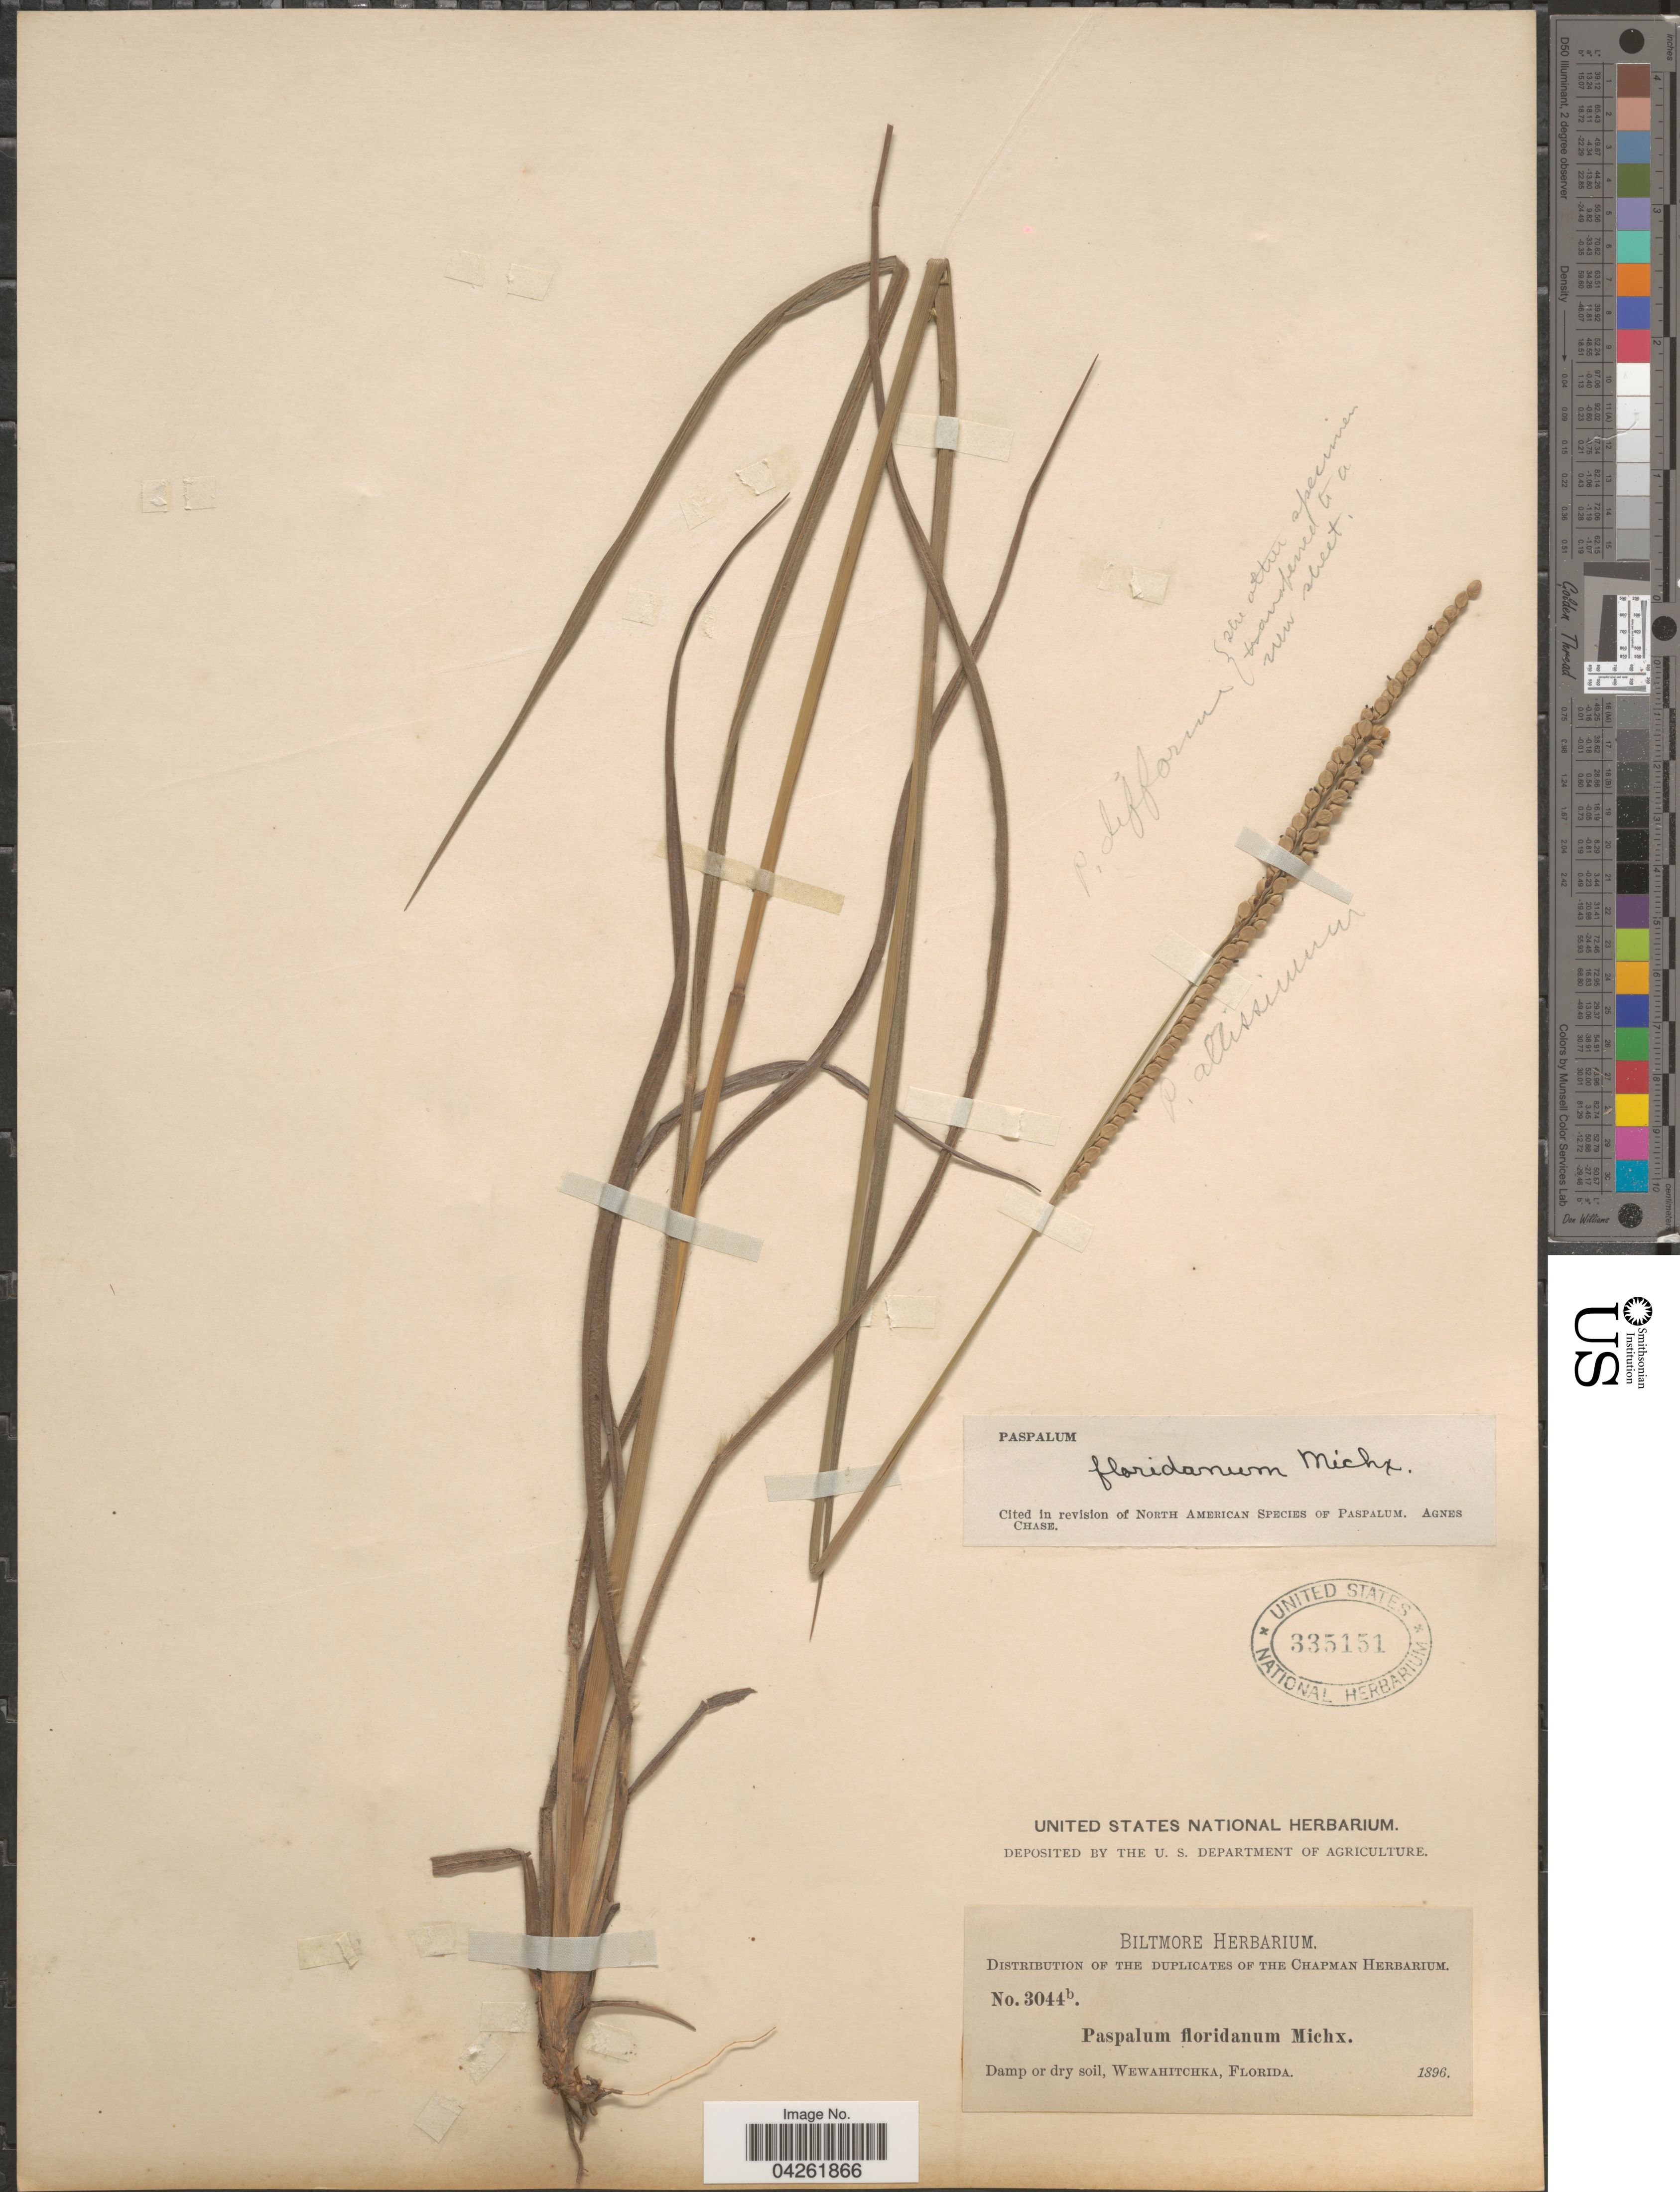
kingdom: Plantae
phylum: Tracheophyta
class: Liliopsida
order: Poales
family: Poaceae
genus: Paspalum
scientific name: Paspalum floridanum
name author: Michx.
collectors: ex herb. Biltmore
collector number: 3044b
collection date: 1896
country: United States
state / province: Florida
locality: Wewahitchka.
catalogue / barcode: US 335151